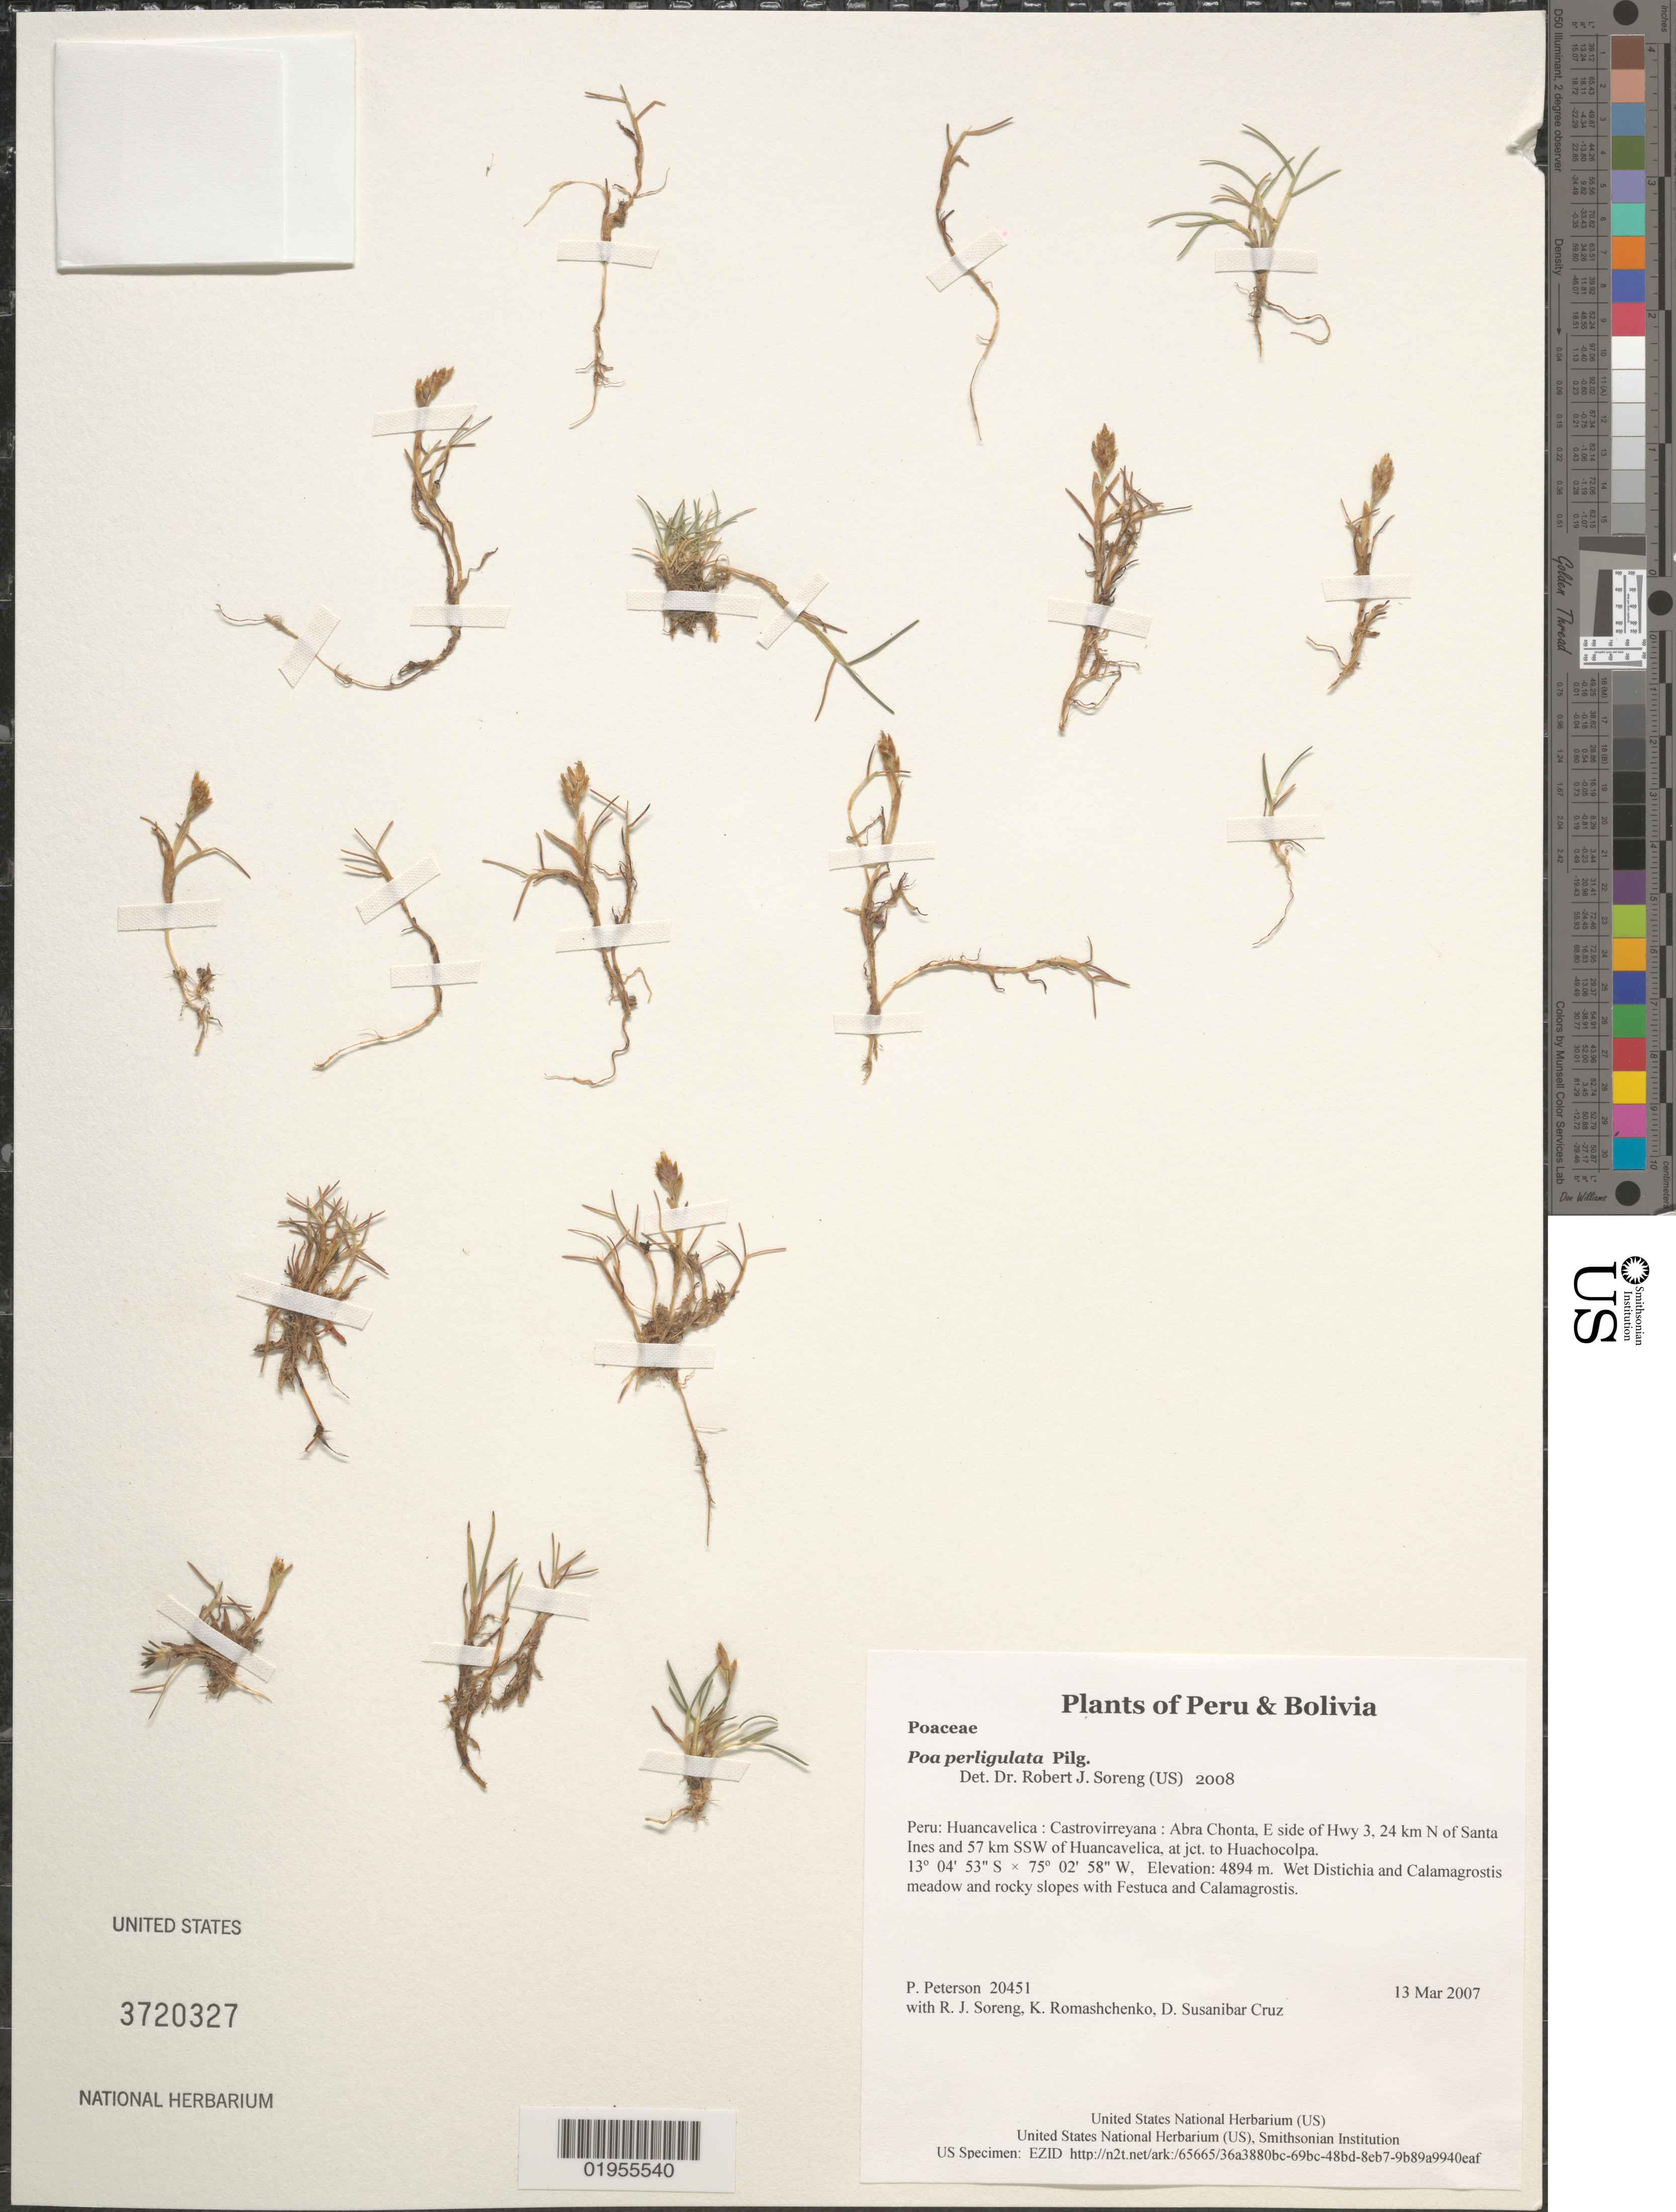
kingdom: Plantae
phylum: Tracheophyta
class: Liliopsida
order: Poales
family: Poaceae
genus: Poa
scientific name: Poa perligulata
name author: Pilg.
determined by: Soreng, Robert J., Research Associate (BOT), Smithsonian Institution - National Museum of Natural History (UNITED STATES)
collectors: P. M. Peterson, R. J. Soreng, K. Romashchenko & D. Susanibar Cruz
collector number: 20451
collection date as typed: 13 Mar 2007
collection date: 2007-03-13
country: Peru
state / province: Huancavelica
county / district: Castrovirreyna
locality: Abra Chonta, E side of Hwy 3, 24 km N of Santa Ines and 57 km SSW of Huancavelica, at jct. to Huachocolpa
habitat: Wet Distichia and Calamagrostis meadow and rocky slopes with Festuca and Calamagrostis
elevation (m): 4894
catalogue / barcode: US 3720327